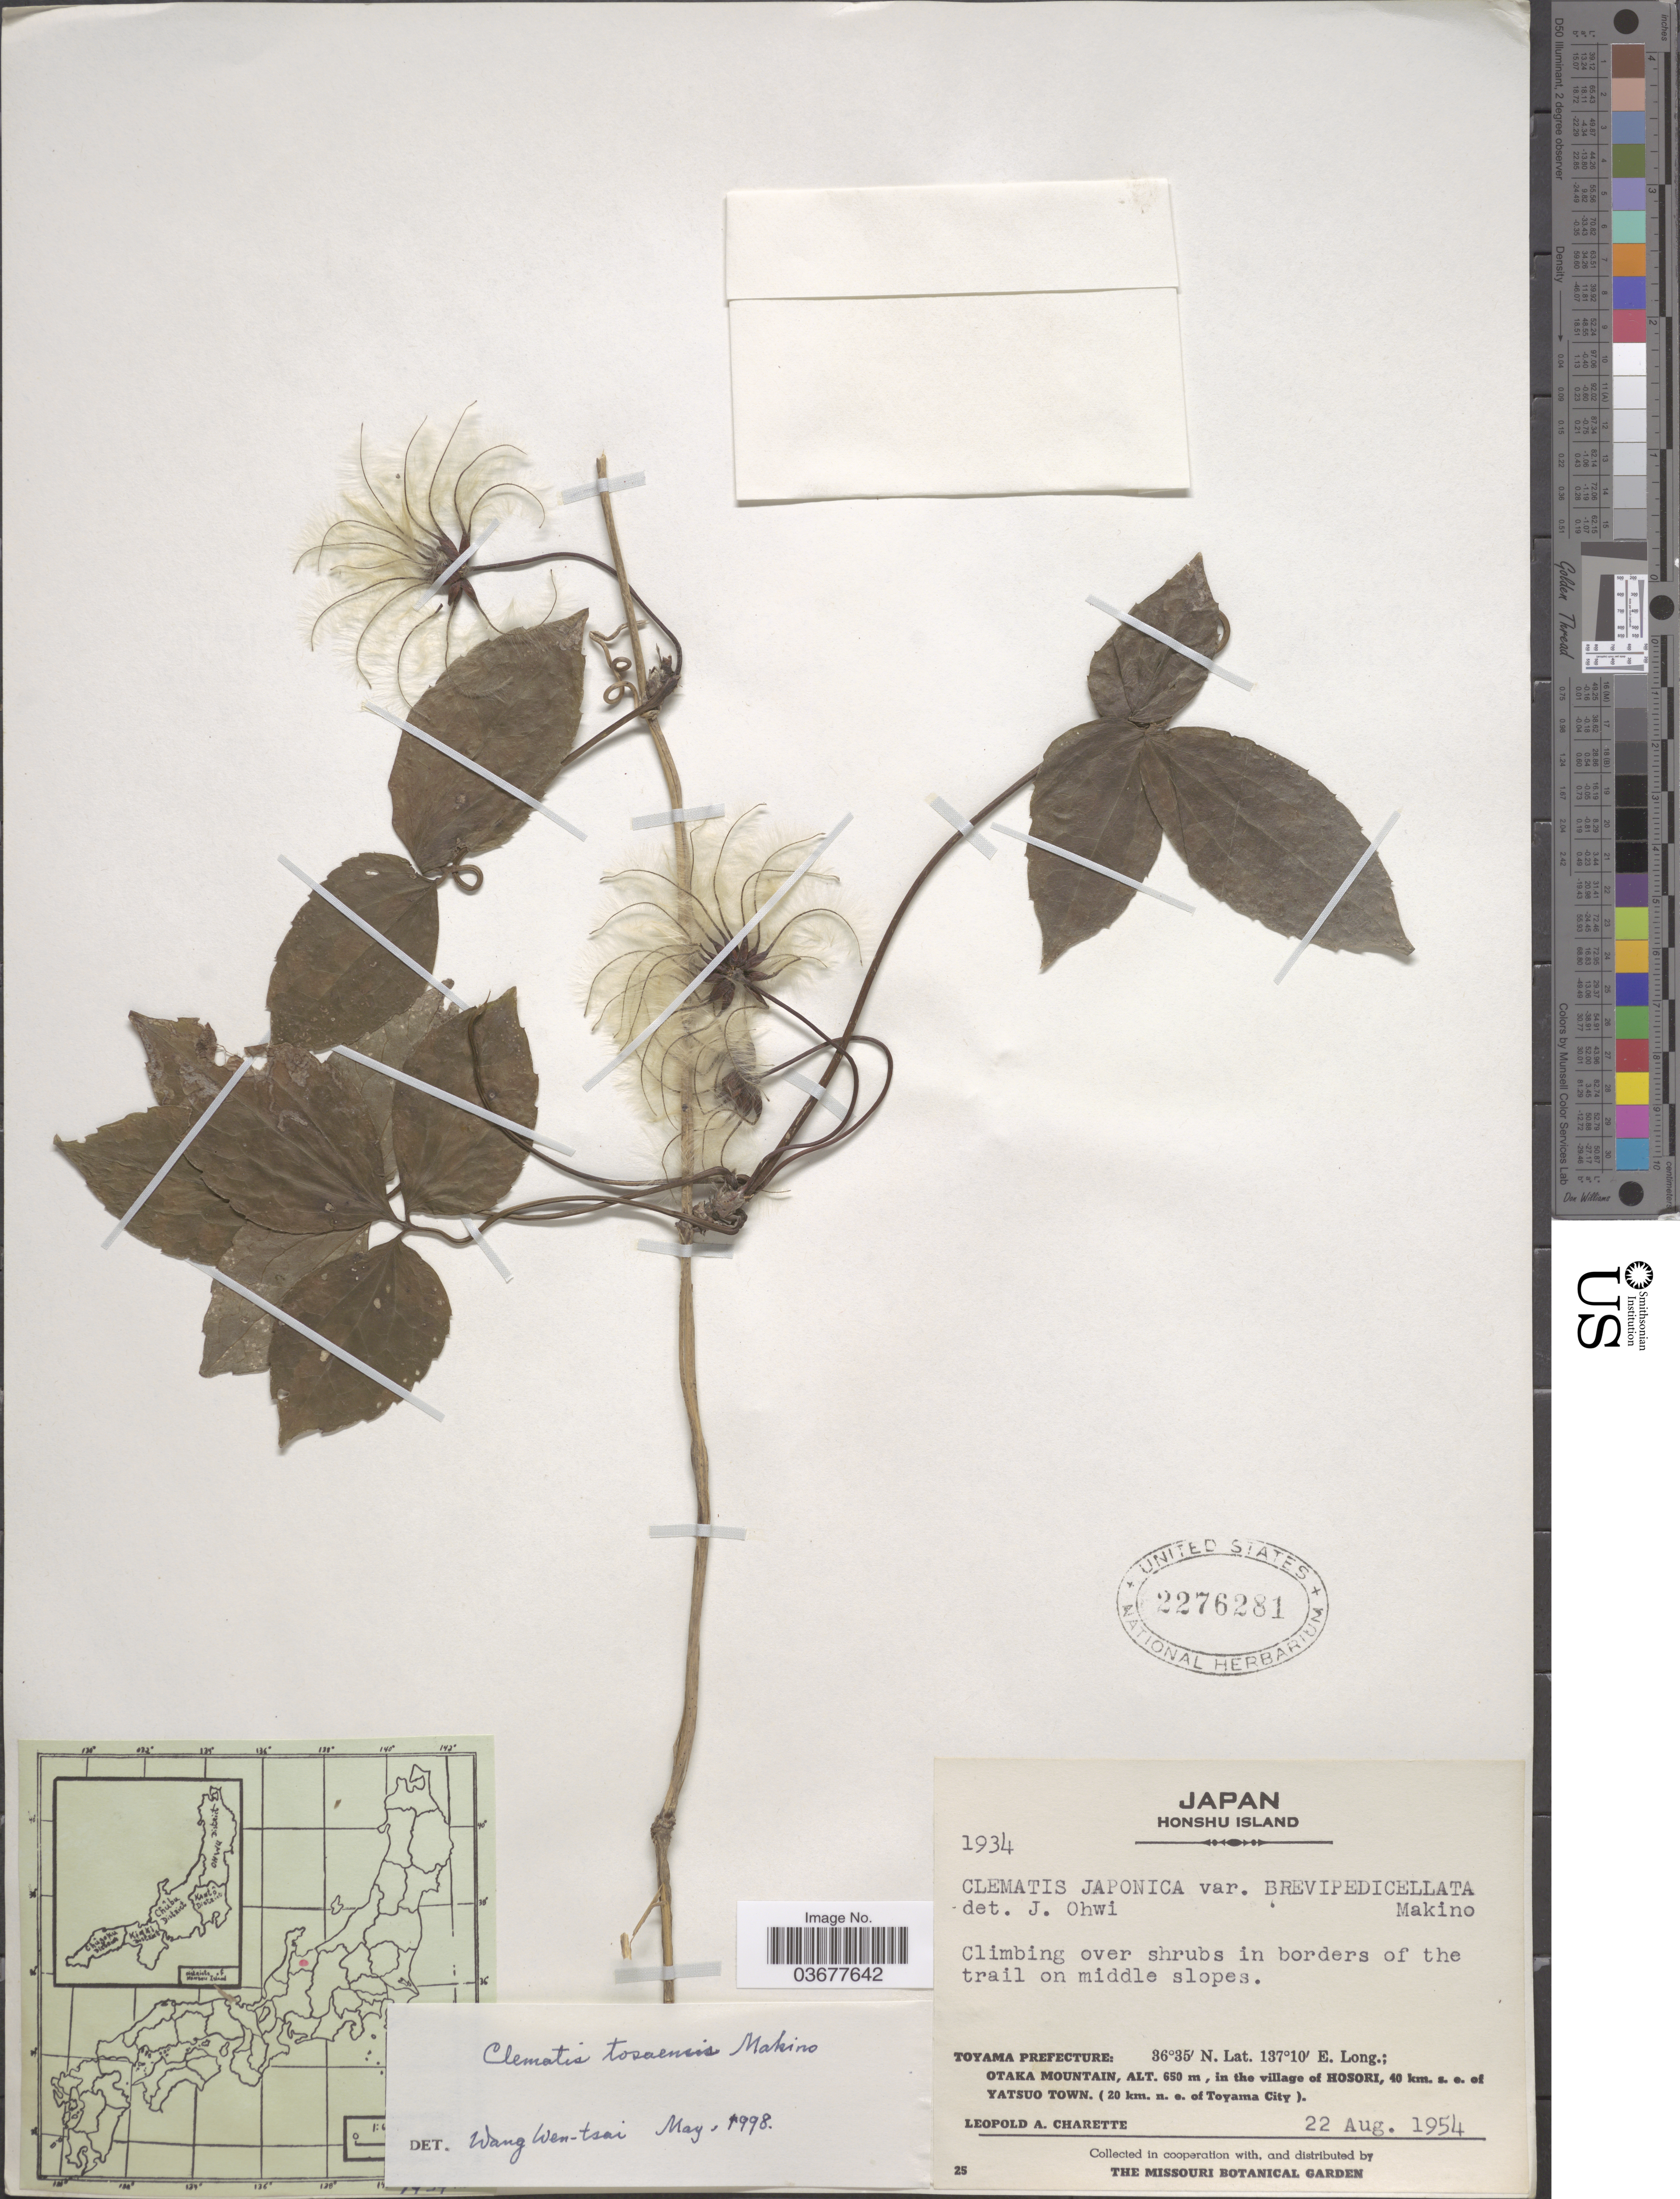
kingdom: Plantae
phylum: Tracheophyta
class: Magnoliopsida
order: Ranunculales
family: Ranunculaceae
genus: Clematis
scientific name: Clematis tosaensis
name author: Makino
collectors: L. A. Charette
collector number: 1934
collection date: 1954-08-22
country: Japan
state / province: Toyama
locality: Honshu Island. Toyama Prefecture: Otaka Mountain, in the village of Hosori, 40 km. s. e. of Yatsuo Town. (20 km. n. e. of Toyama City).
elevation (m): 650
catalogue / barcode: US 2276281